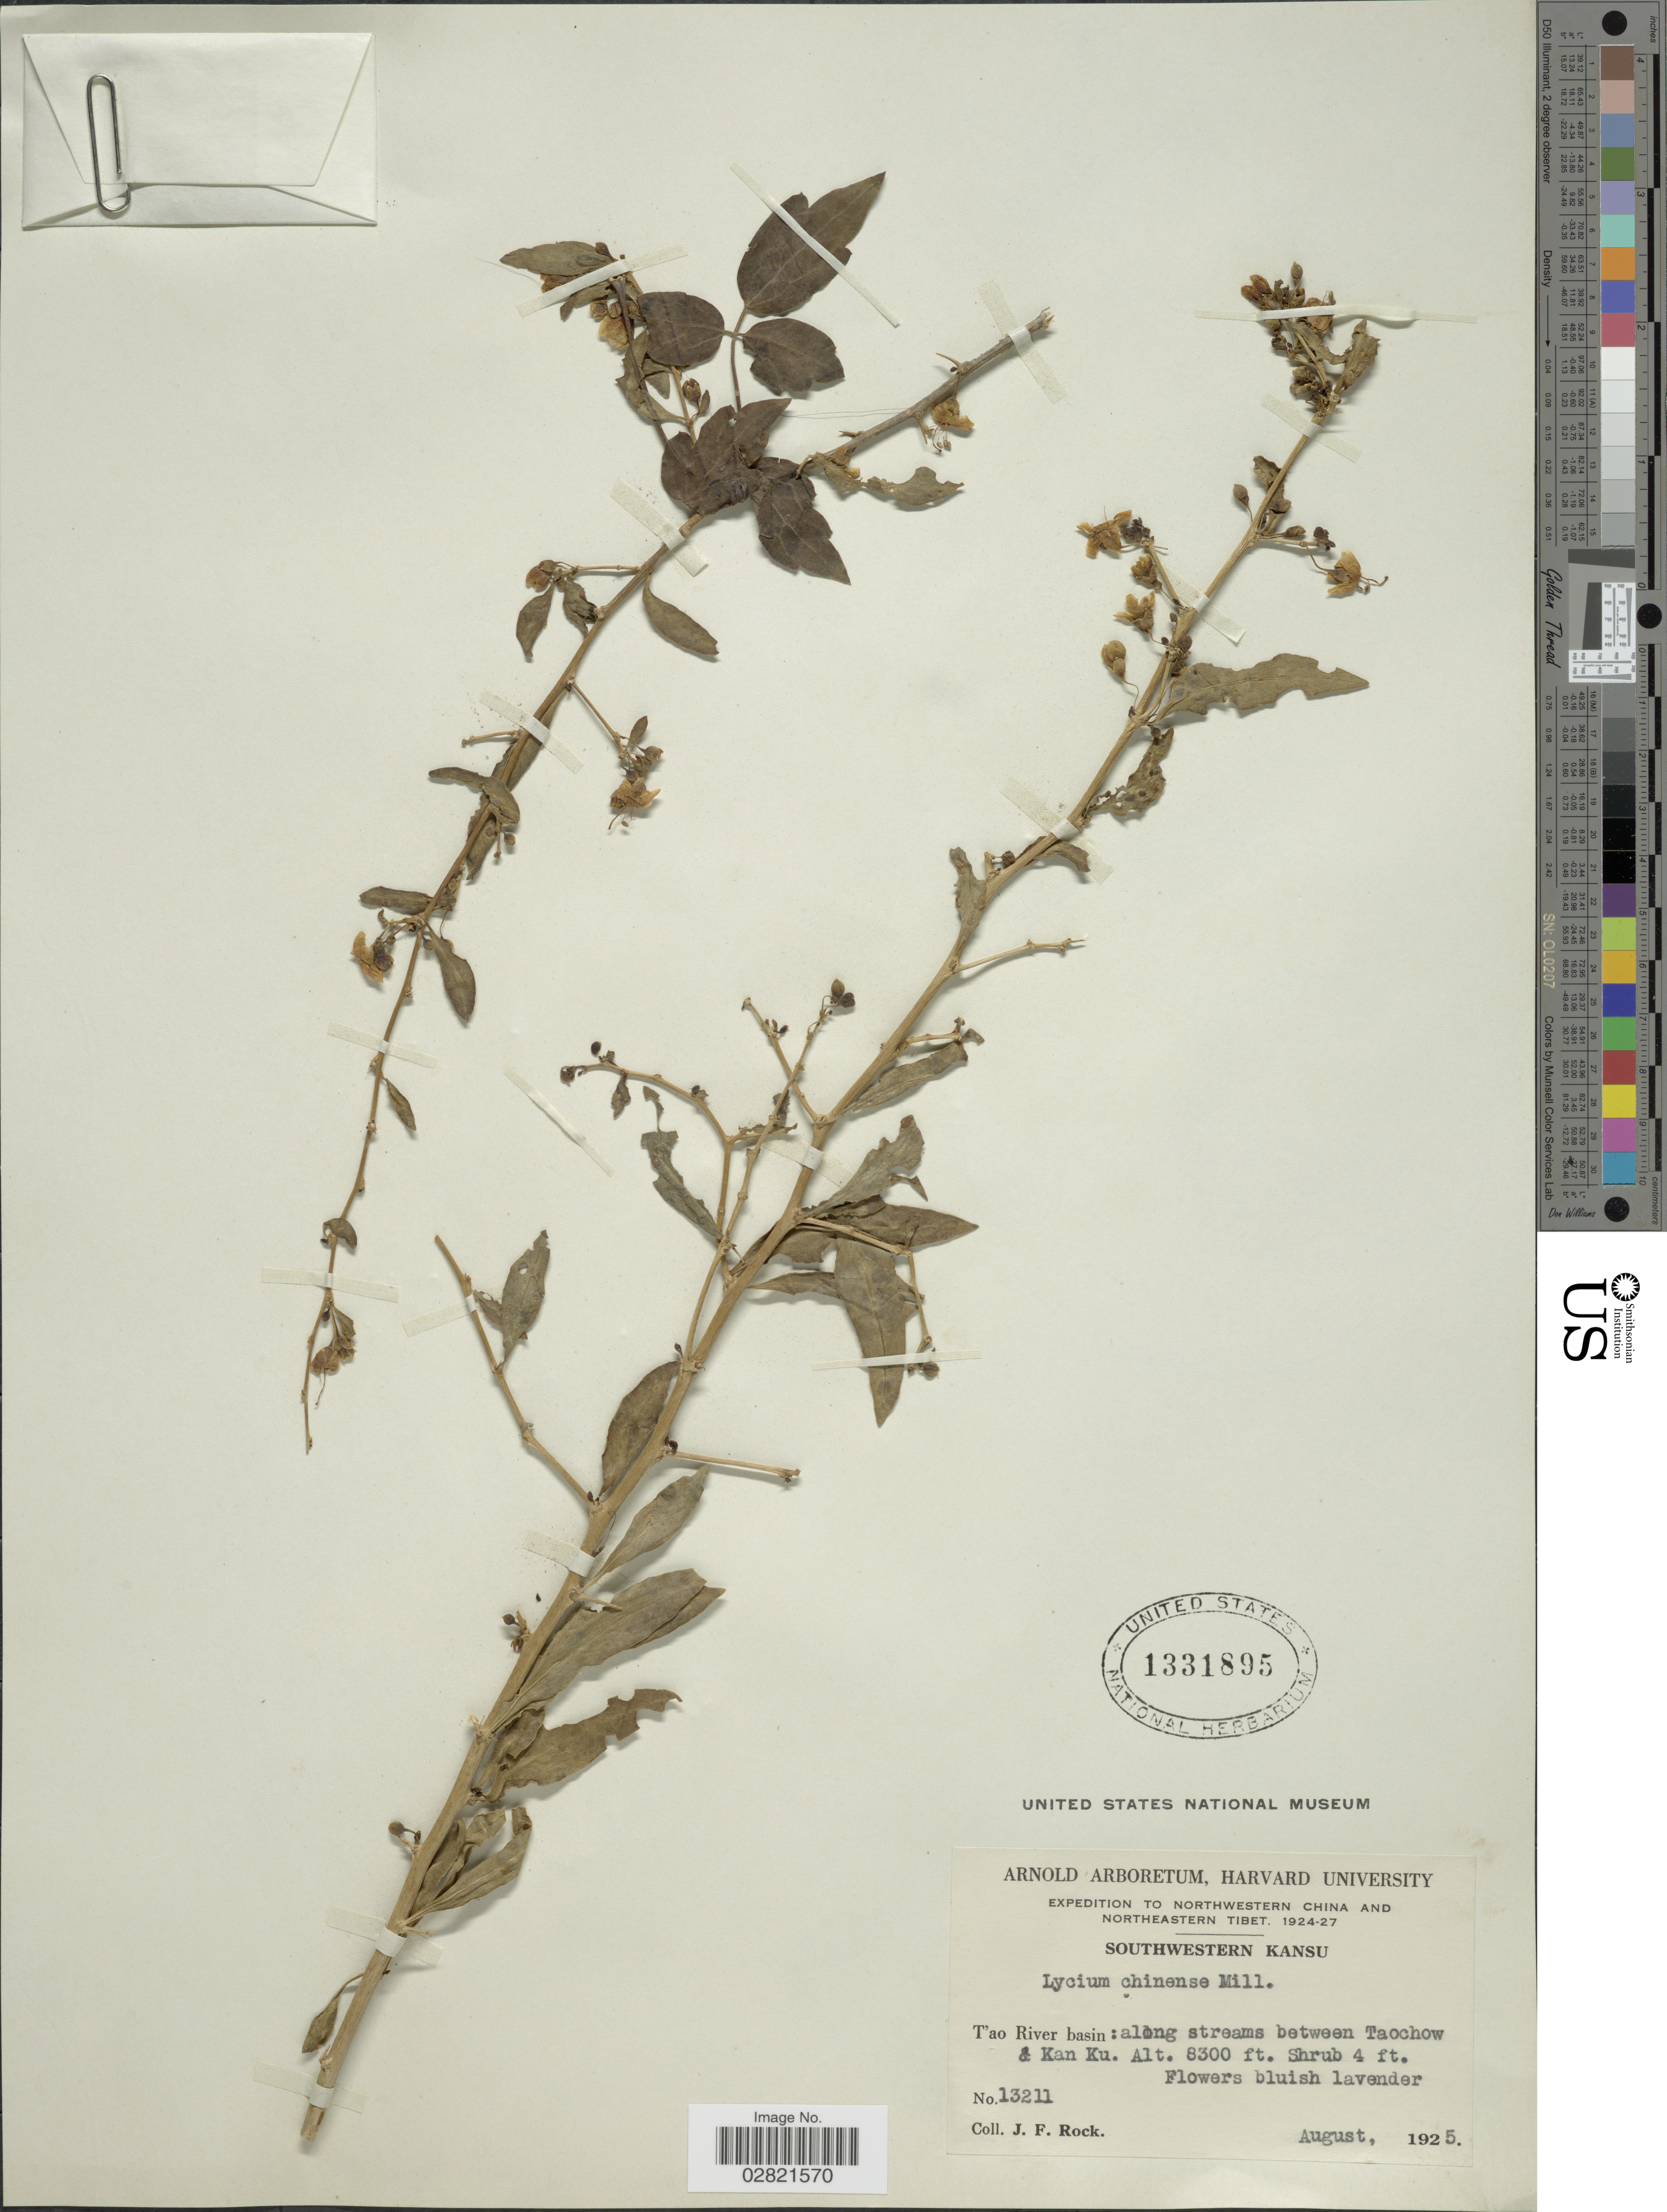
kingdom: Plantae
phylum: Tracheophyta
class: Magnoliopsida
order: Solanales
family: Solanaceae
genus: Lycium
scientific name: Lycium chinense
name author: Mill.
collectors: J. Rock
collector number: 13211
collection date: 1925-08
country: China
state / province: Gansu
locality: Northwestern China and Northeastern Tibet. Southwestern Kansu. T'ao River basin: along streams between Taochow & Kan Ku.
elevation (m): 2530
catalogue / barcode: US 1331895